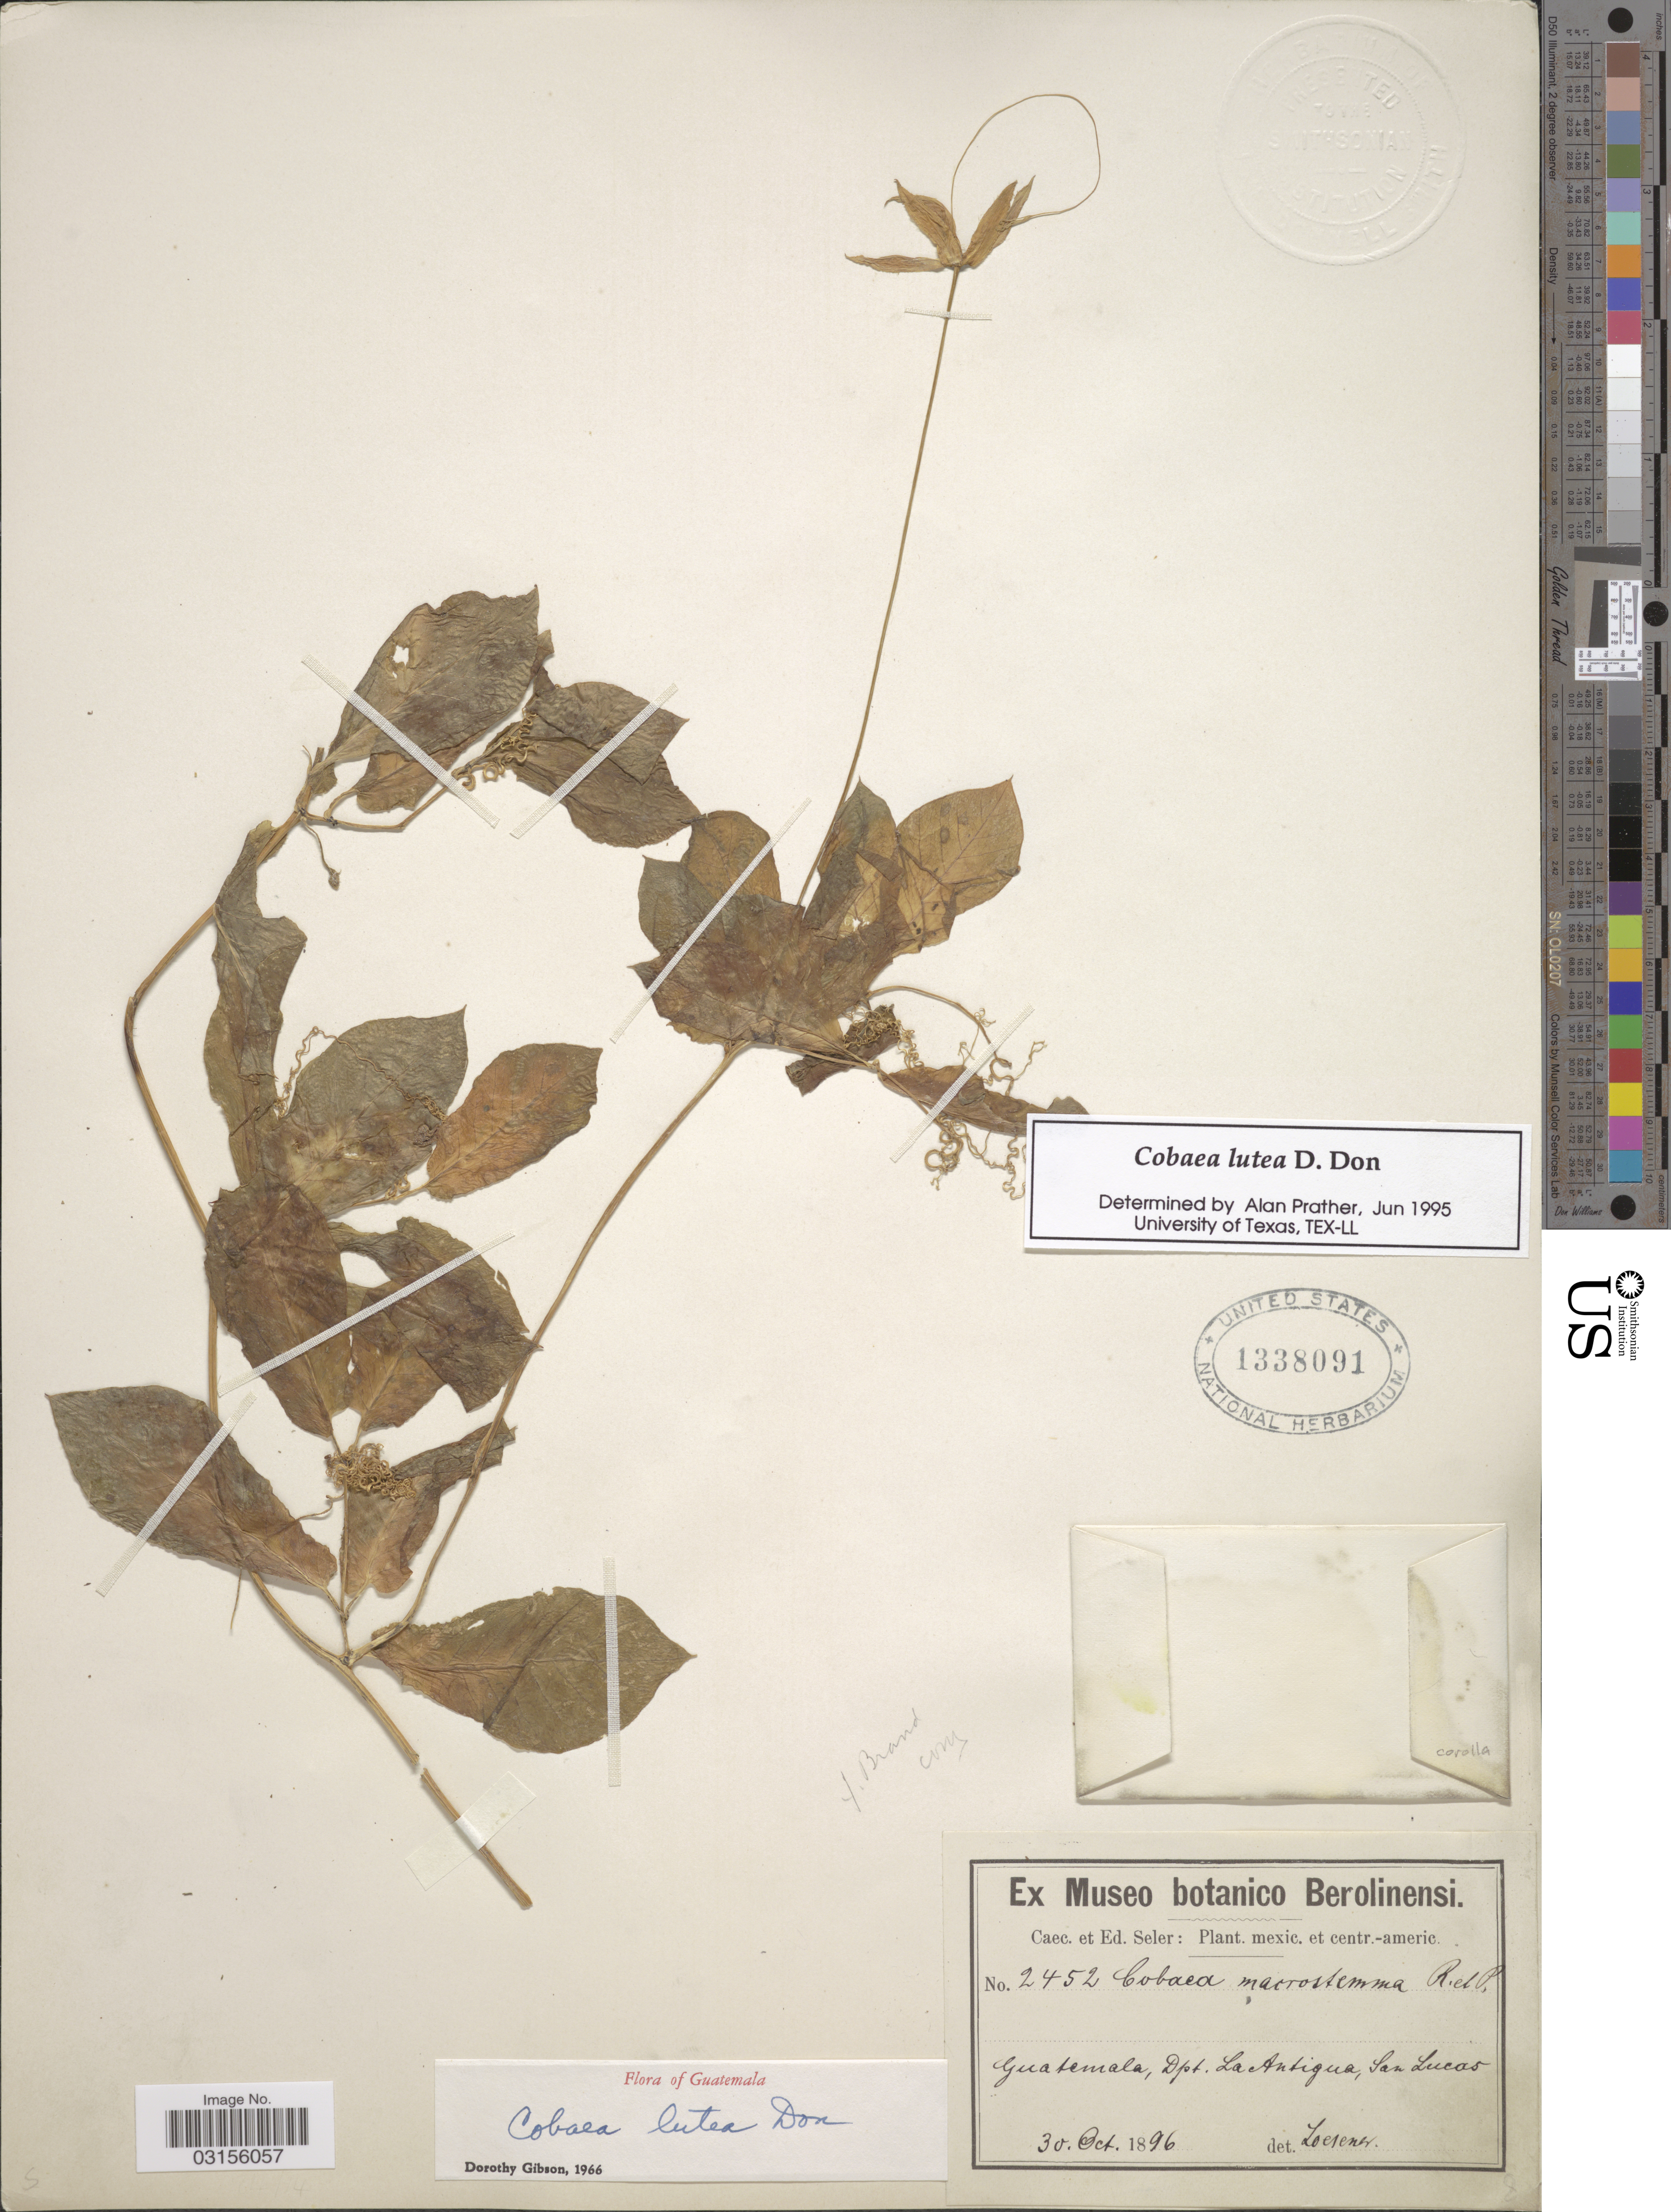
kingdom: Plantae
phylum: Tracheophyta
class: Magnoliopsida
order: Ericales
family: Polemoniaceae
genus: Cobaea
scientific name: Cobaea lutea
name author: D. Don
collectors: ex Caec. et Ed Seler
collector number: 2452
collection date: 1896-10-30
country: Guatemala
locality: Dpt. La Antigua, San Lucas.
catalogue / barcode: US 1338091